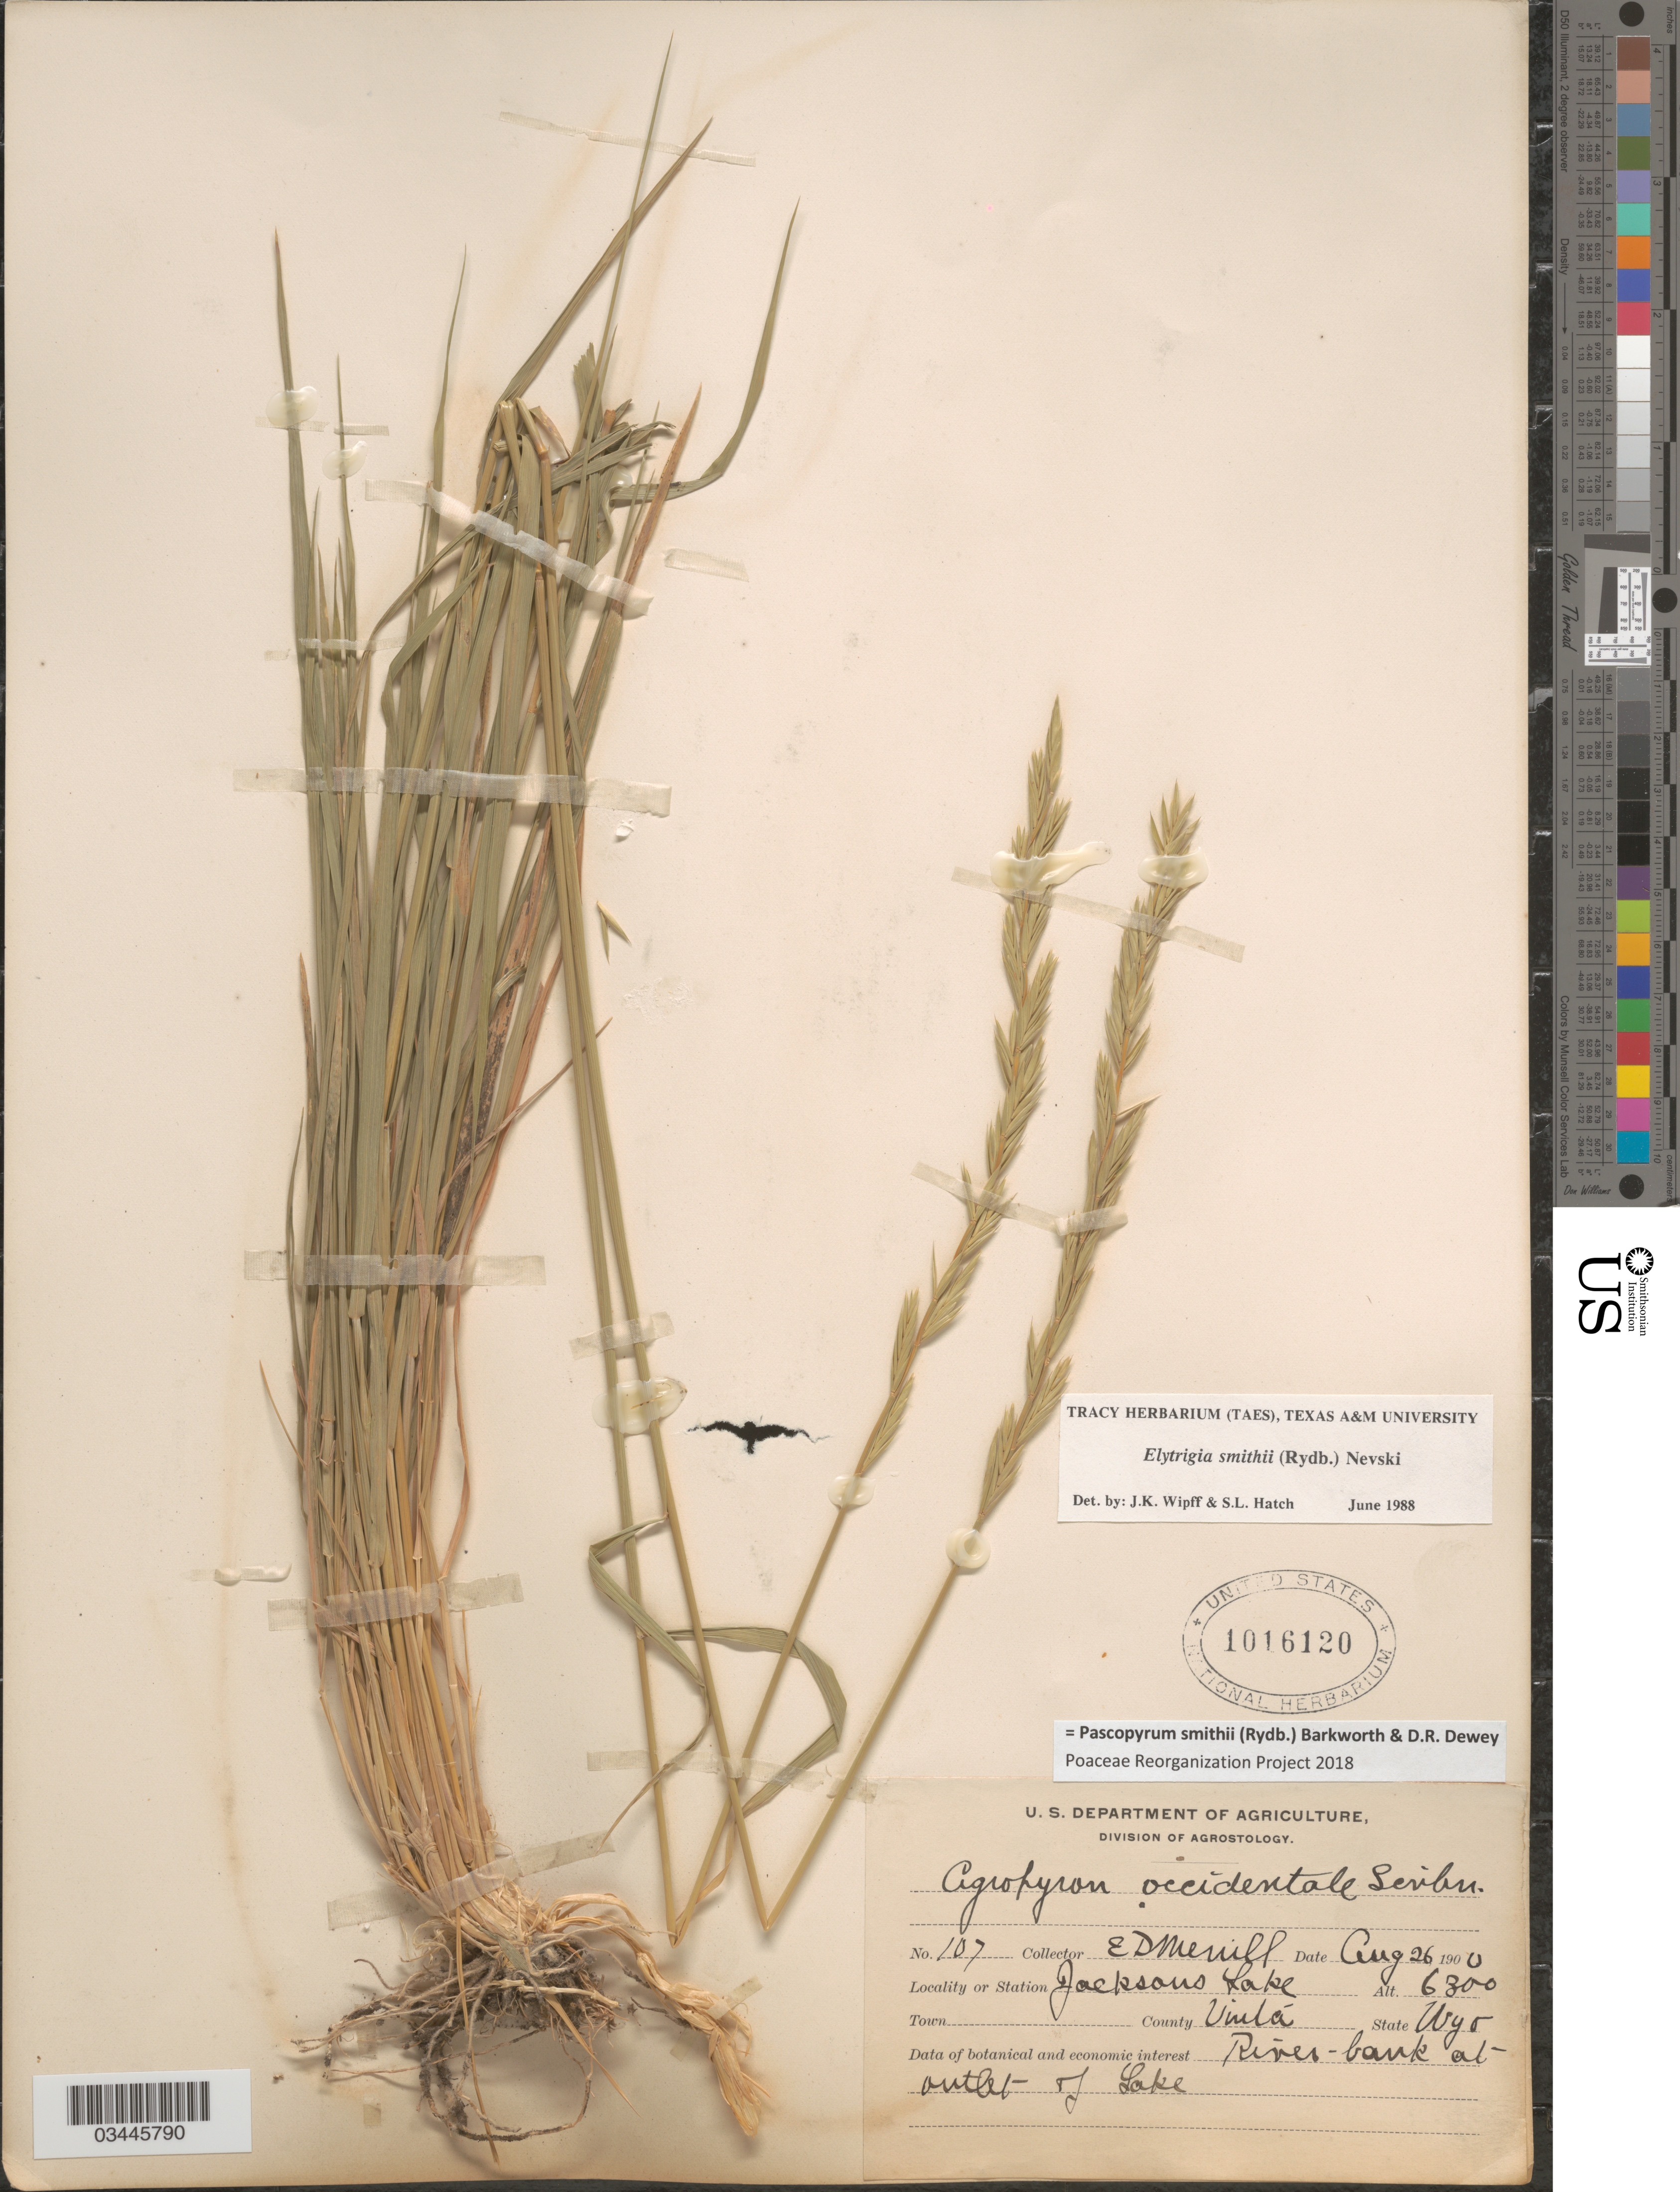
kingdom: Plantae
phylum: Tracheophyta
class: Liliopsida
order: Poales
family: Poaceae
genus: Pascopyrum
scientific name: Pascopyrum smithii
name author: (Rydb.) Barkworth & Dewey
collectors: E. D. Merrill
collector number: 107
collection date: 1900-08-26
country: United States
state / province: Wyoming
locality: Jackson Lake. County Uinta. River-bank at outlet of Lake.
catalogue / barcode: US 1016120